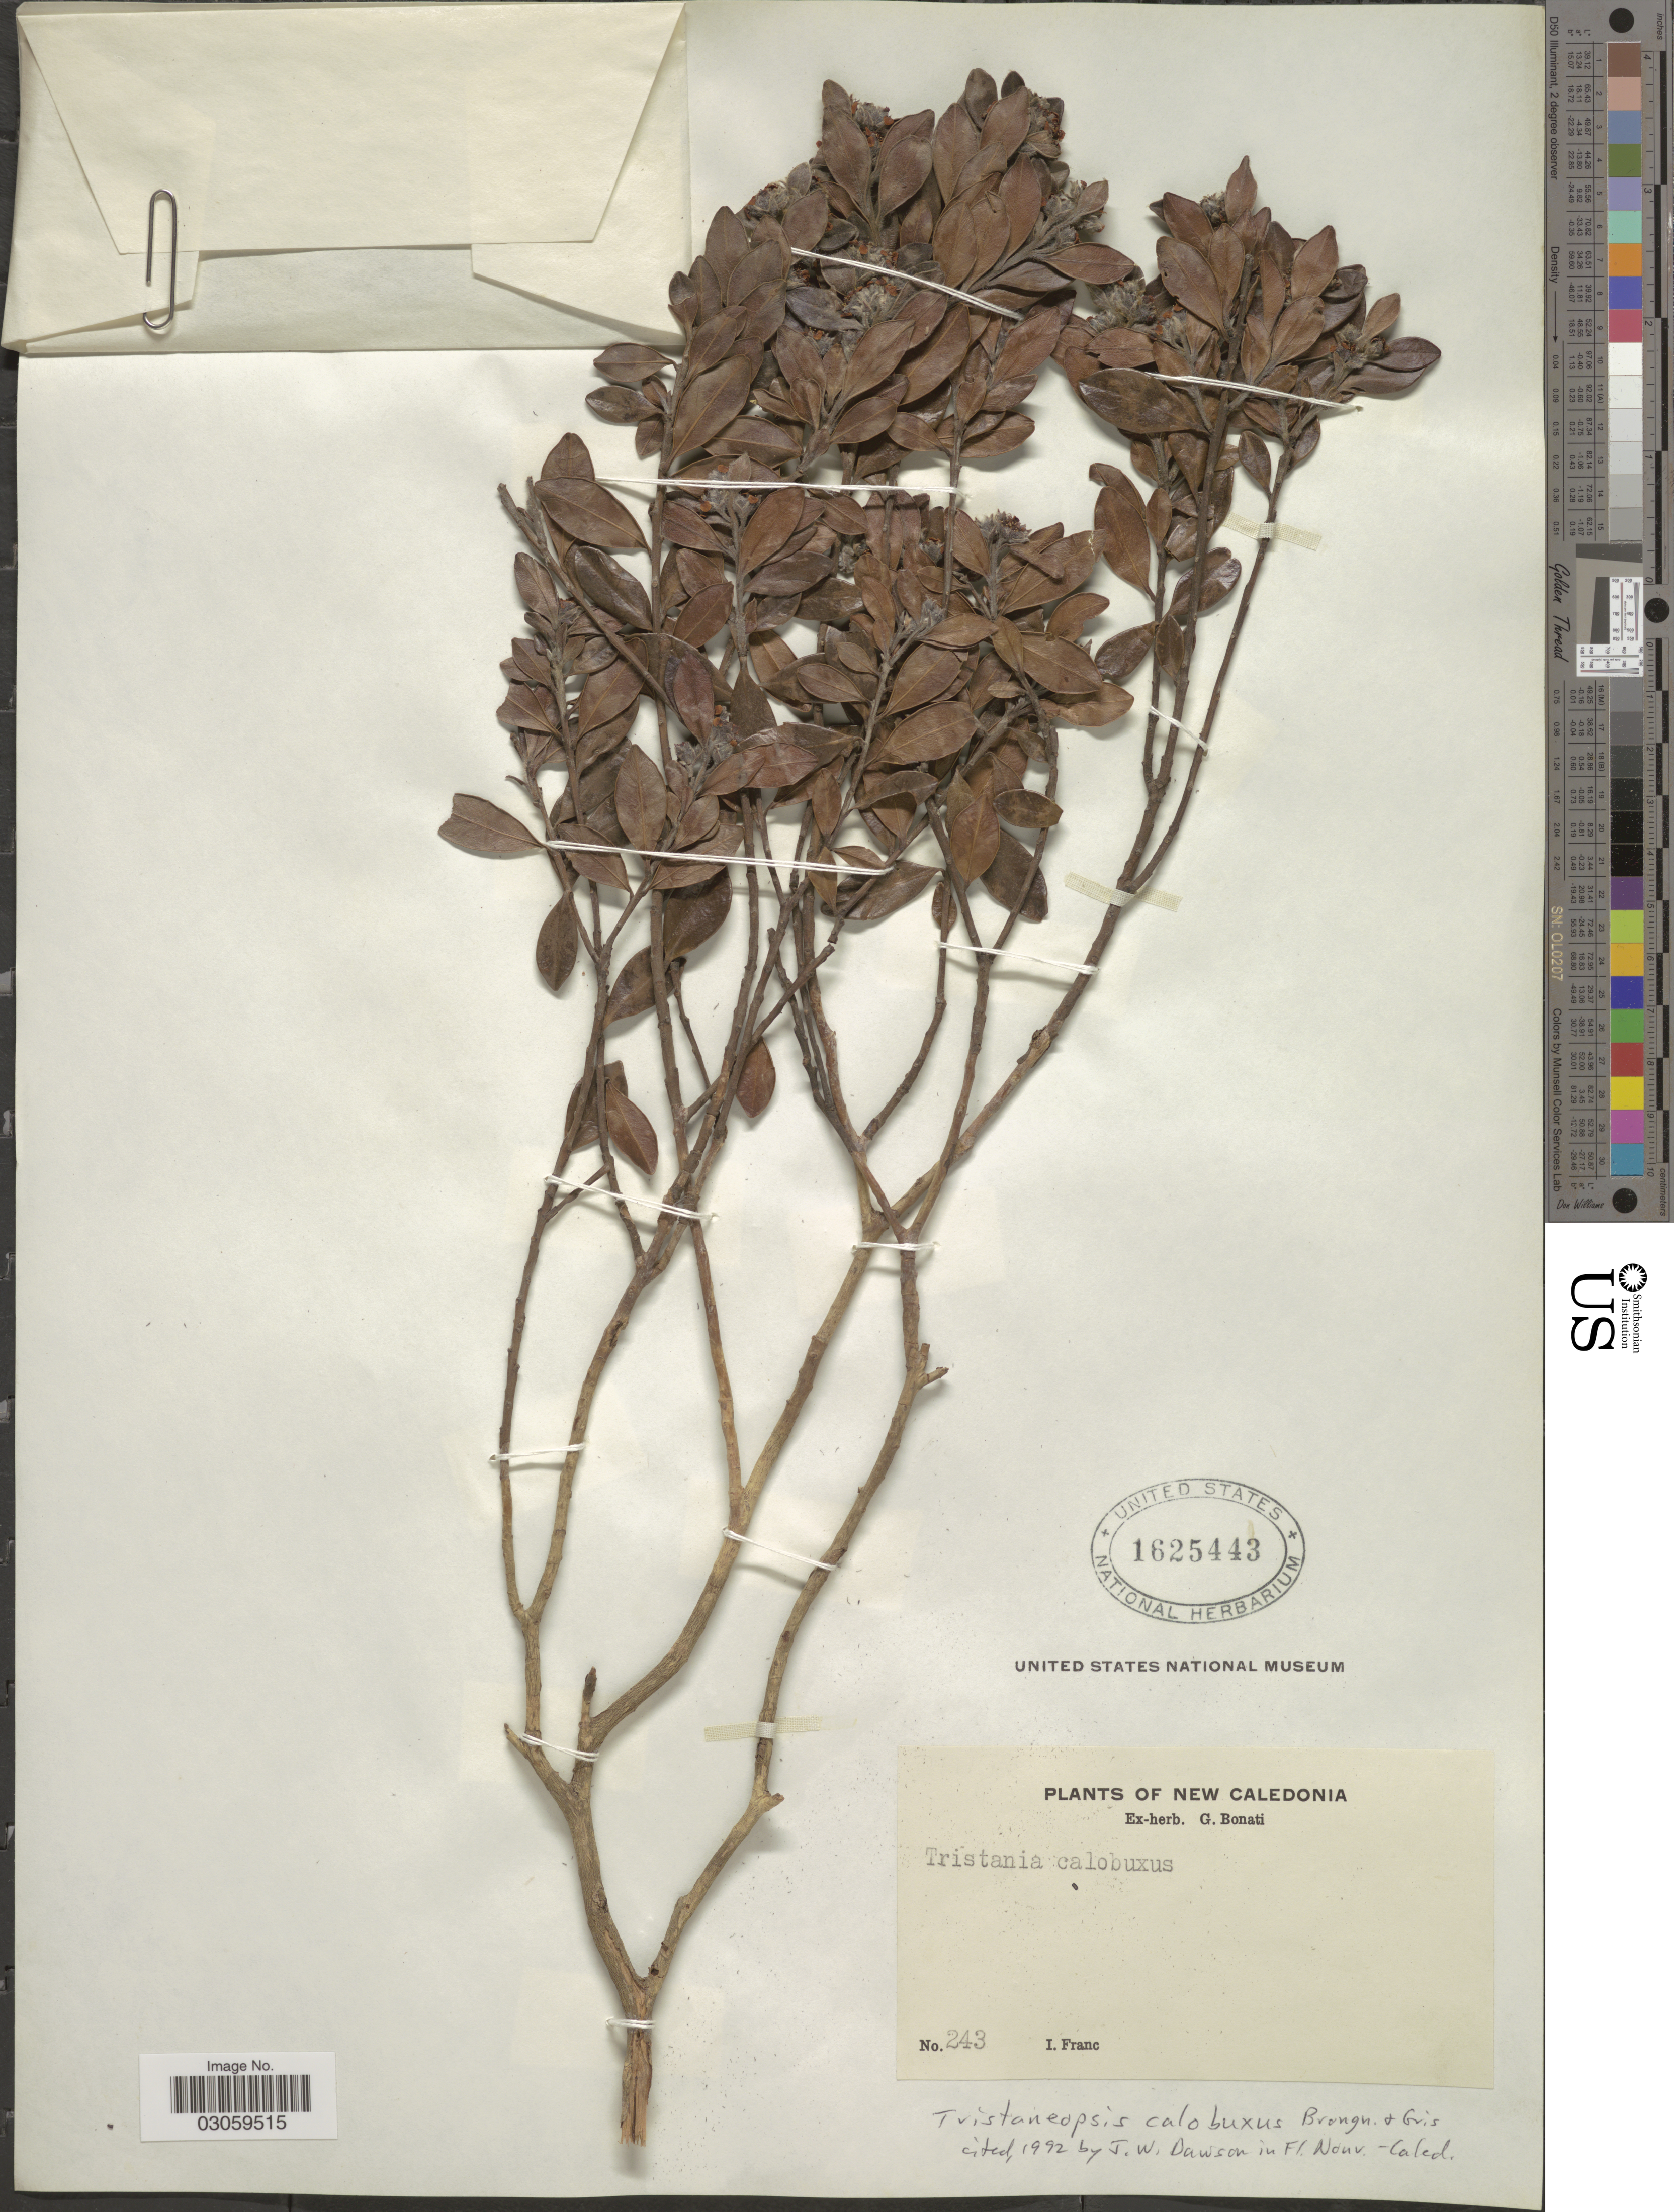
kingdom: Plantae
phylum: Tracheophyta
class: Magnoliopsida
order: Myrtales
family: Myrtaceae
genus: Tristaniopsis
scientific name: Tristaniopsis callobuxus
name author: Brongn. & Gris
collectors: I. Franc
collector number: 243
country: New Caledonia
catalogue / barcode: US 1625443